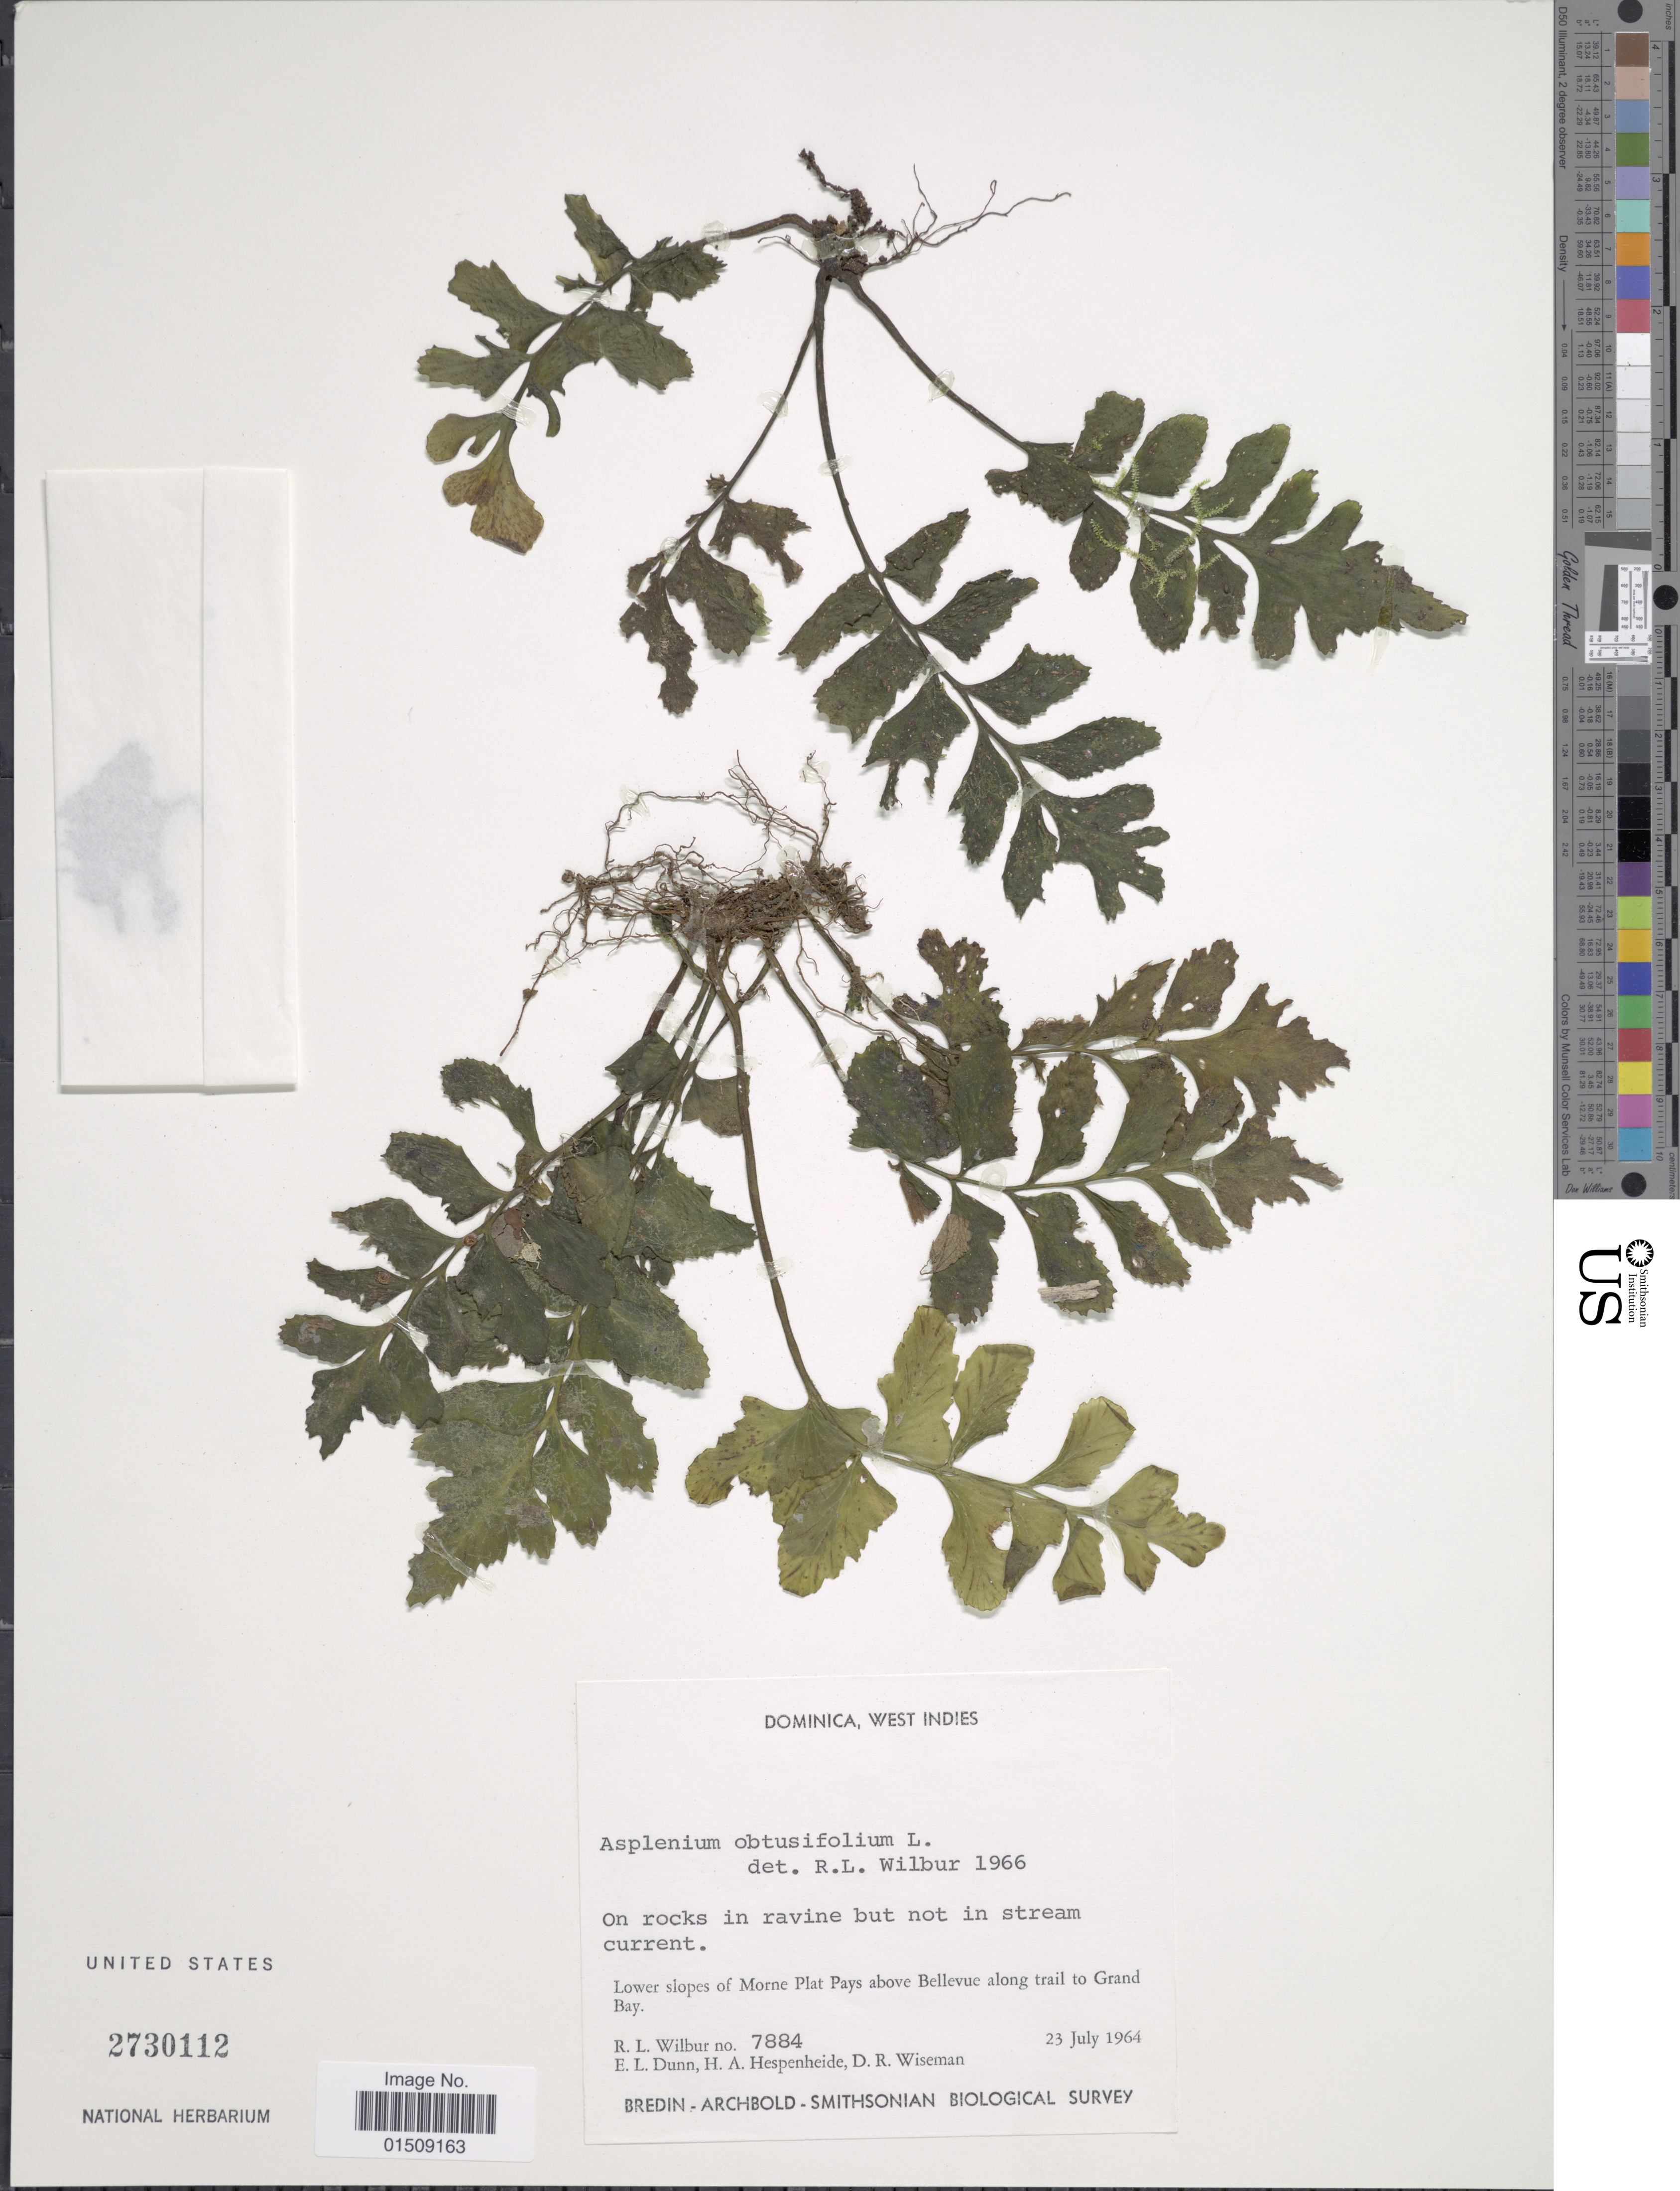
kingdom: Plantae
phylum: Tracheophyta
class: Polypodiopsida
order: Polypodiales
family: Aspleniaceae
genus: Asplenium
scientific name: Asplenium obtusifolium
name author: L.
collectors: R. L. Wilbur, E. Dunn, H. A. Hespenheide & D. R. Wiseman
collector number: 7884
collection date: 1964-07-23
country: Dominica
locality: Dominica, West Indies. Lower slopes of Morne Plat Pays above Bellevue along trail to Grand Bay.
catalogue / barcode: US 2730112